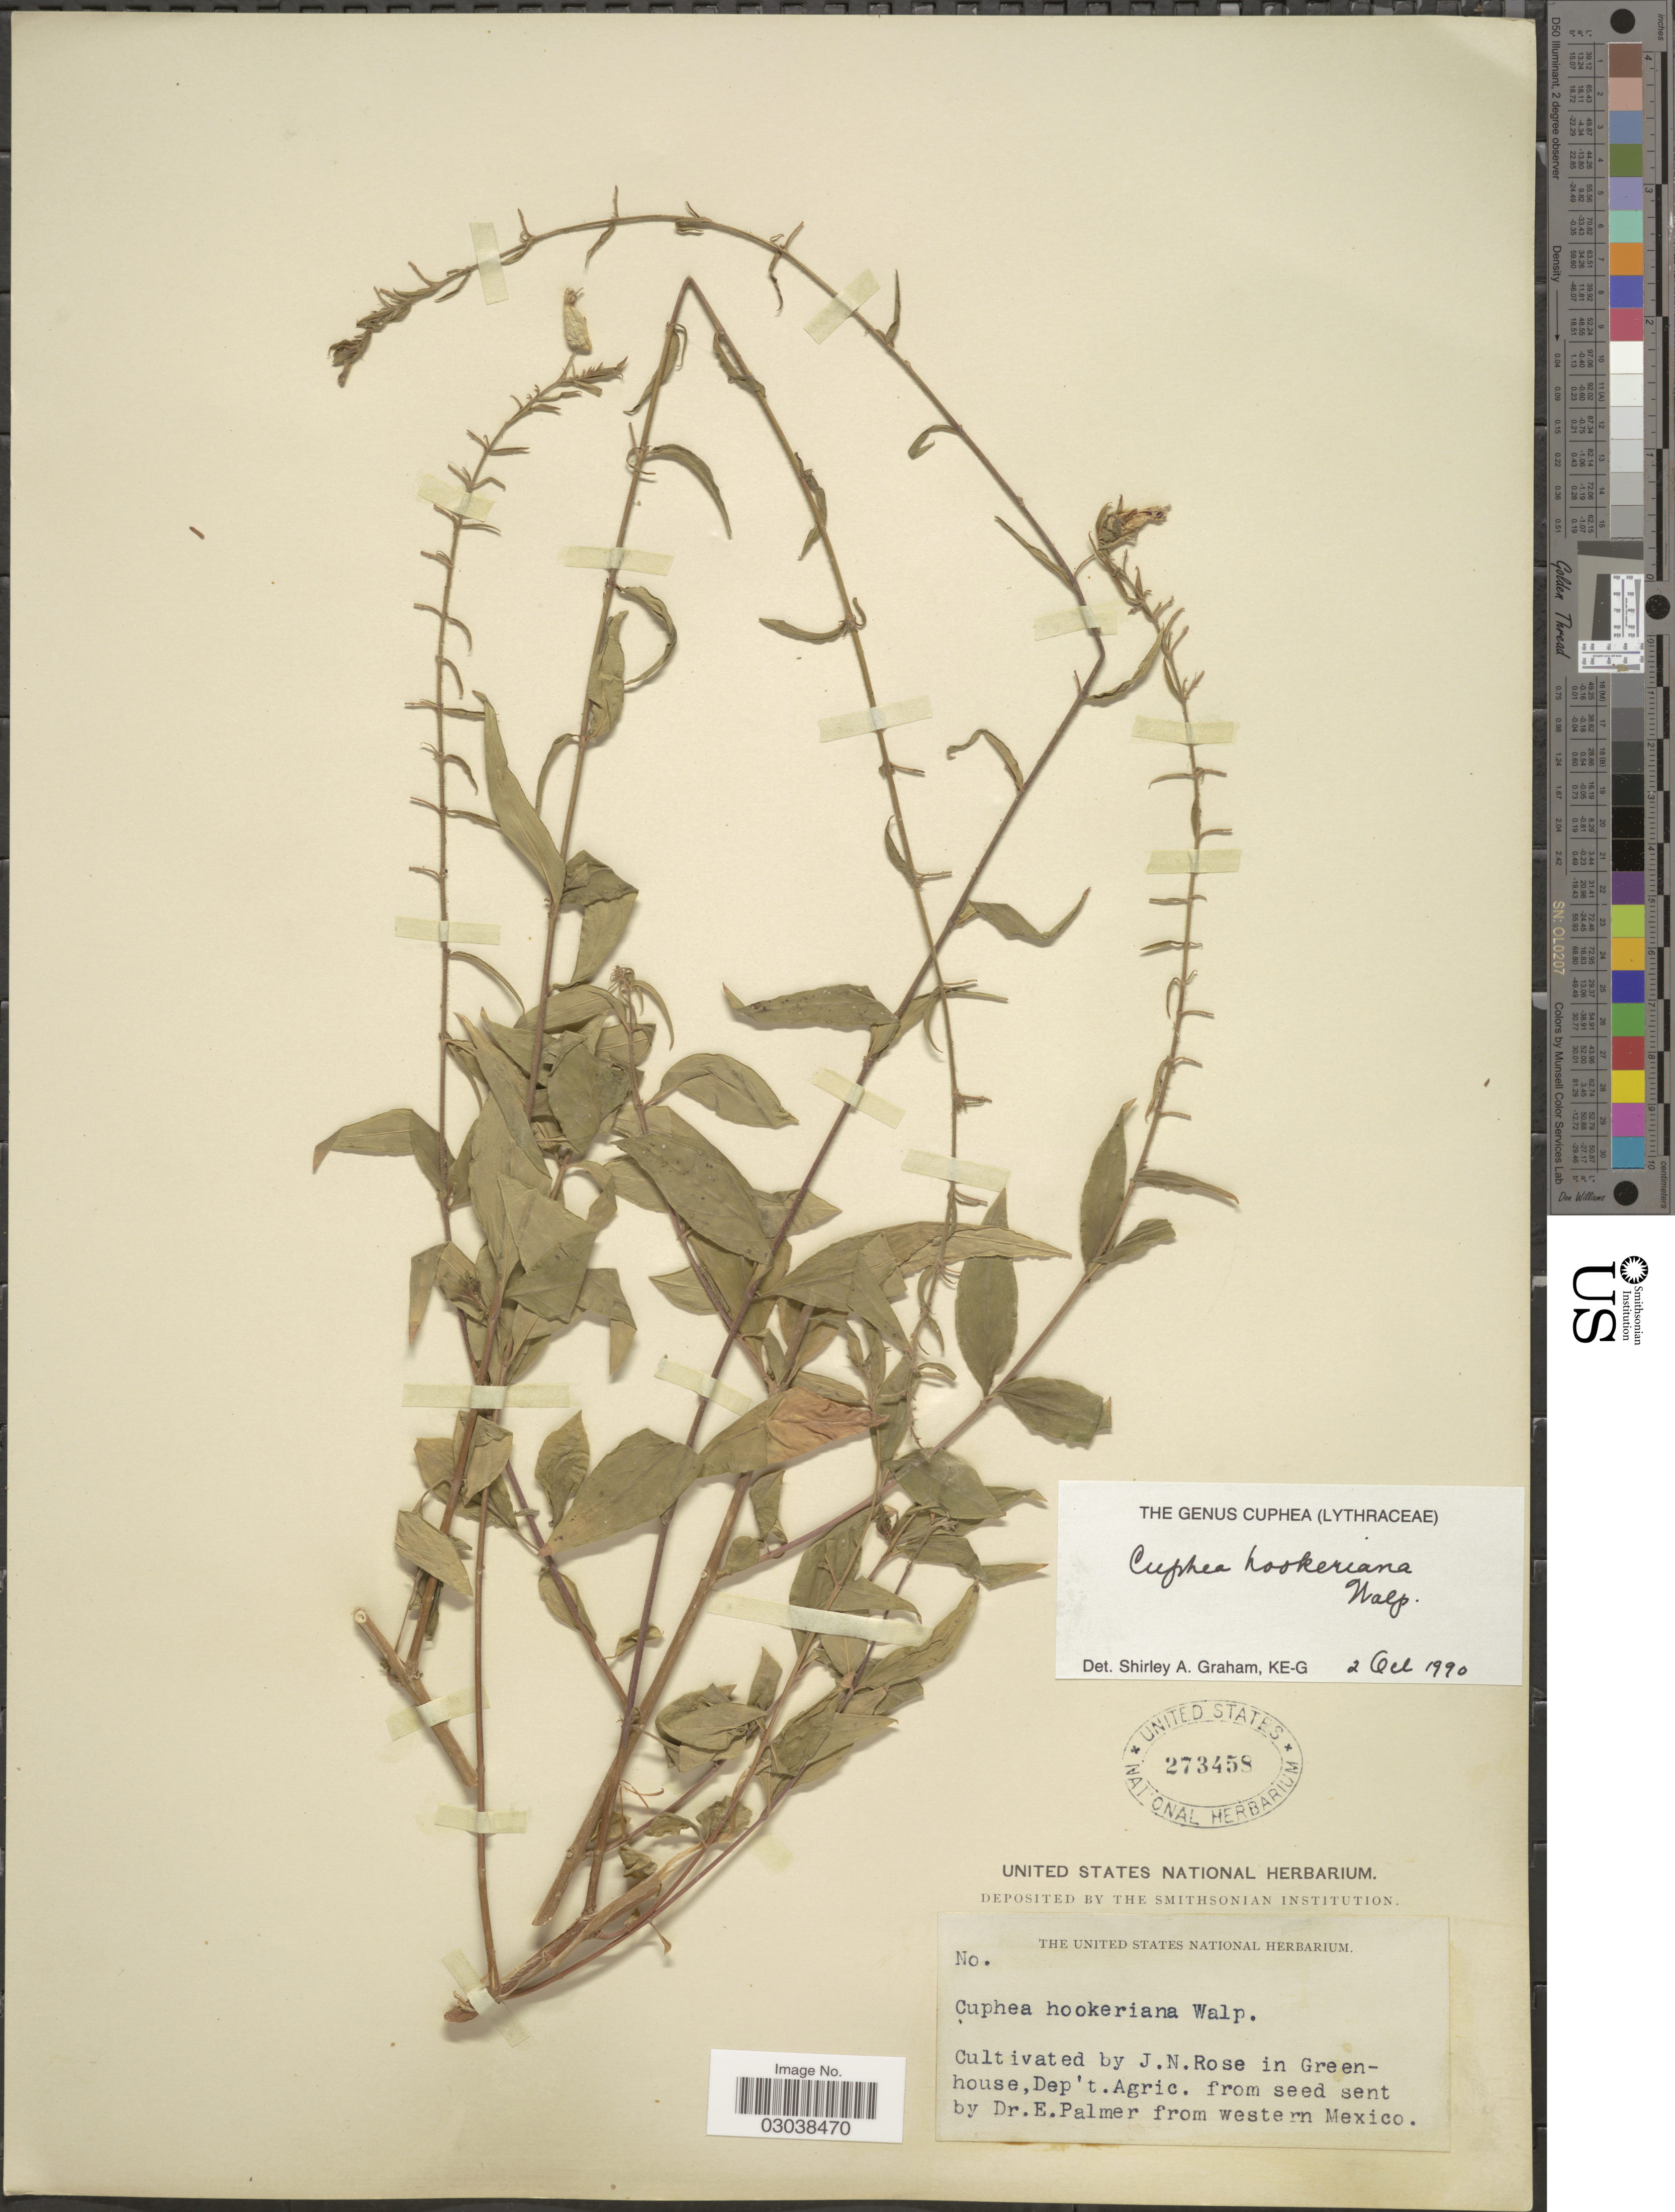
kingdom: Plantae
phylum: Tracheophyta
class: Magnoliopsida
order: Myrtales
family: Lythraceae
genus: Cuphea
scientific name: Cuphea hookeriana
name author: Walp.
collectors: J. N. Rose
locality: Greenhouse, Dep't. Agric.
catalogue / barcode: US 273458